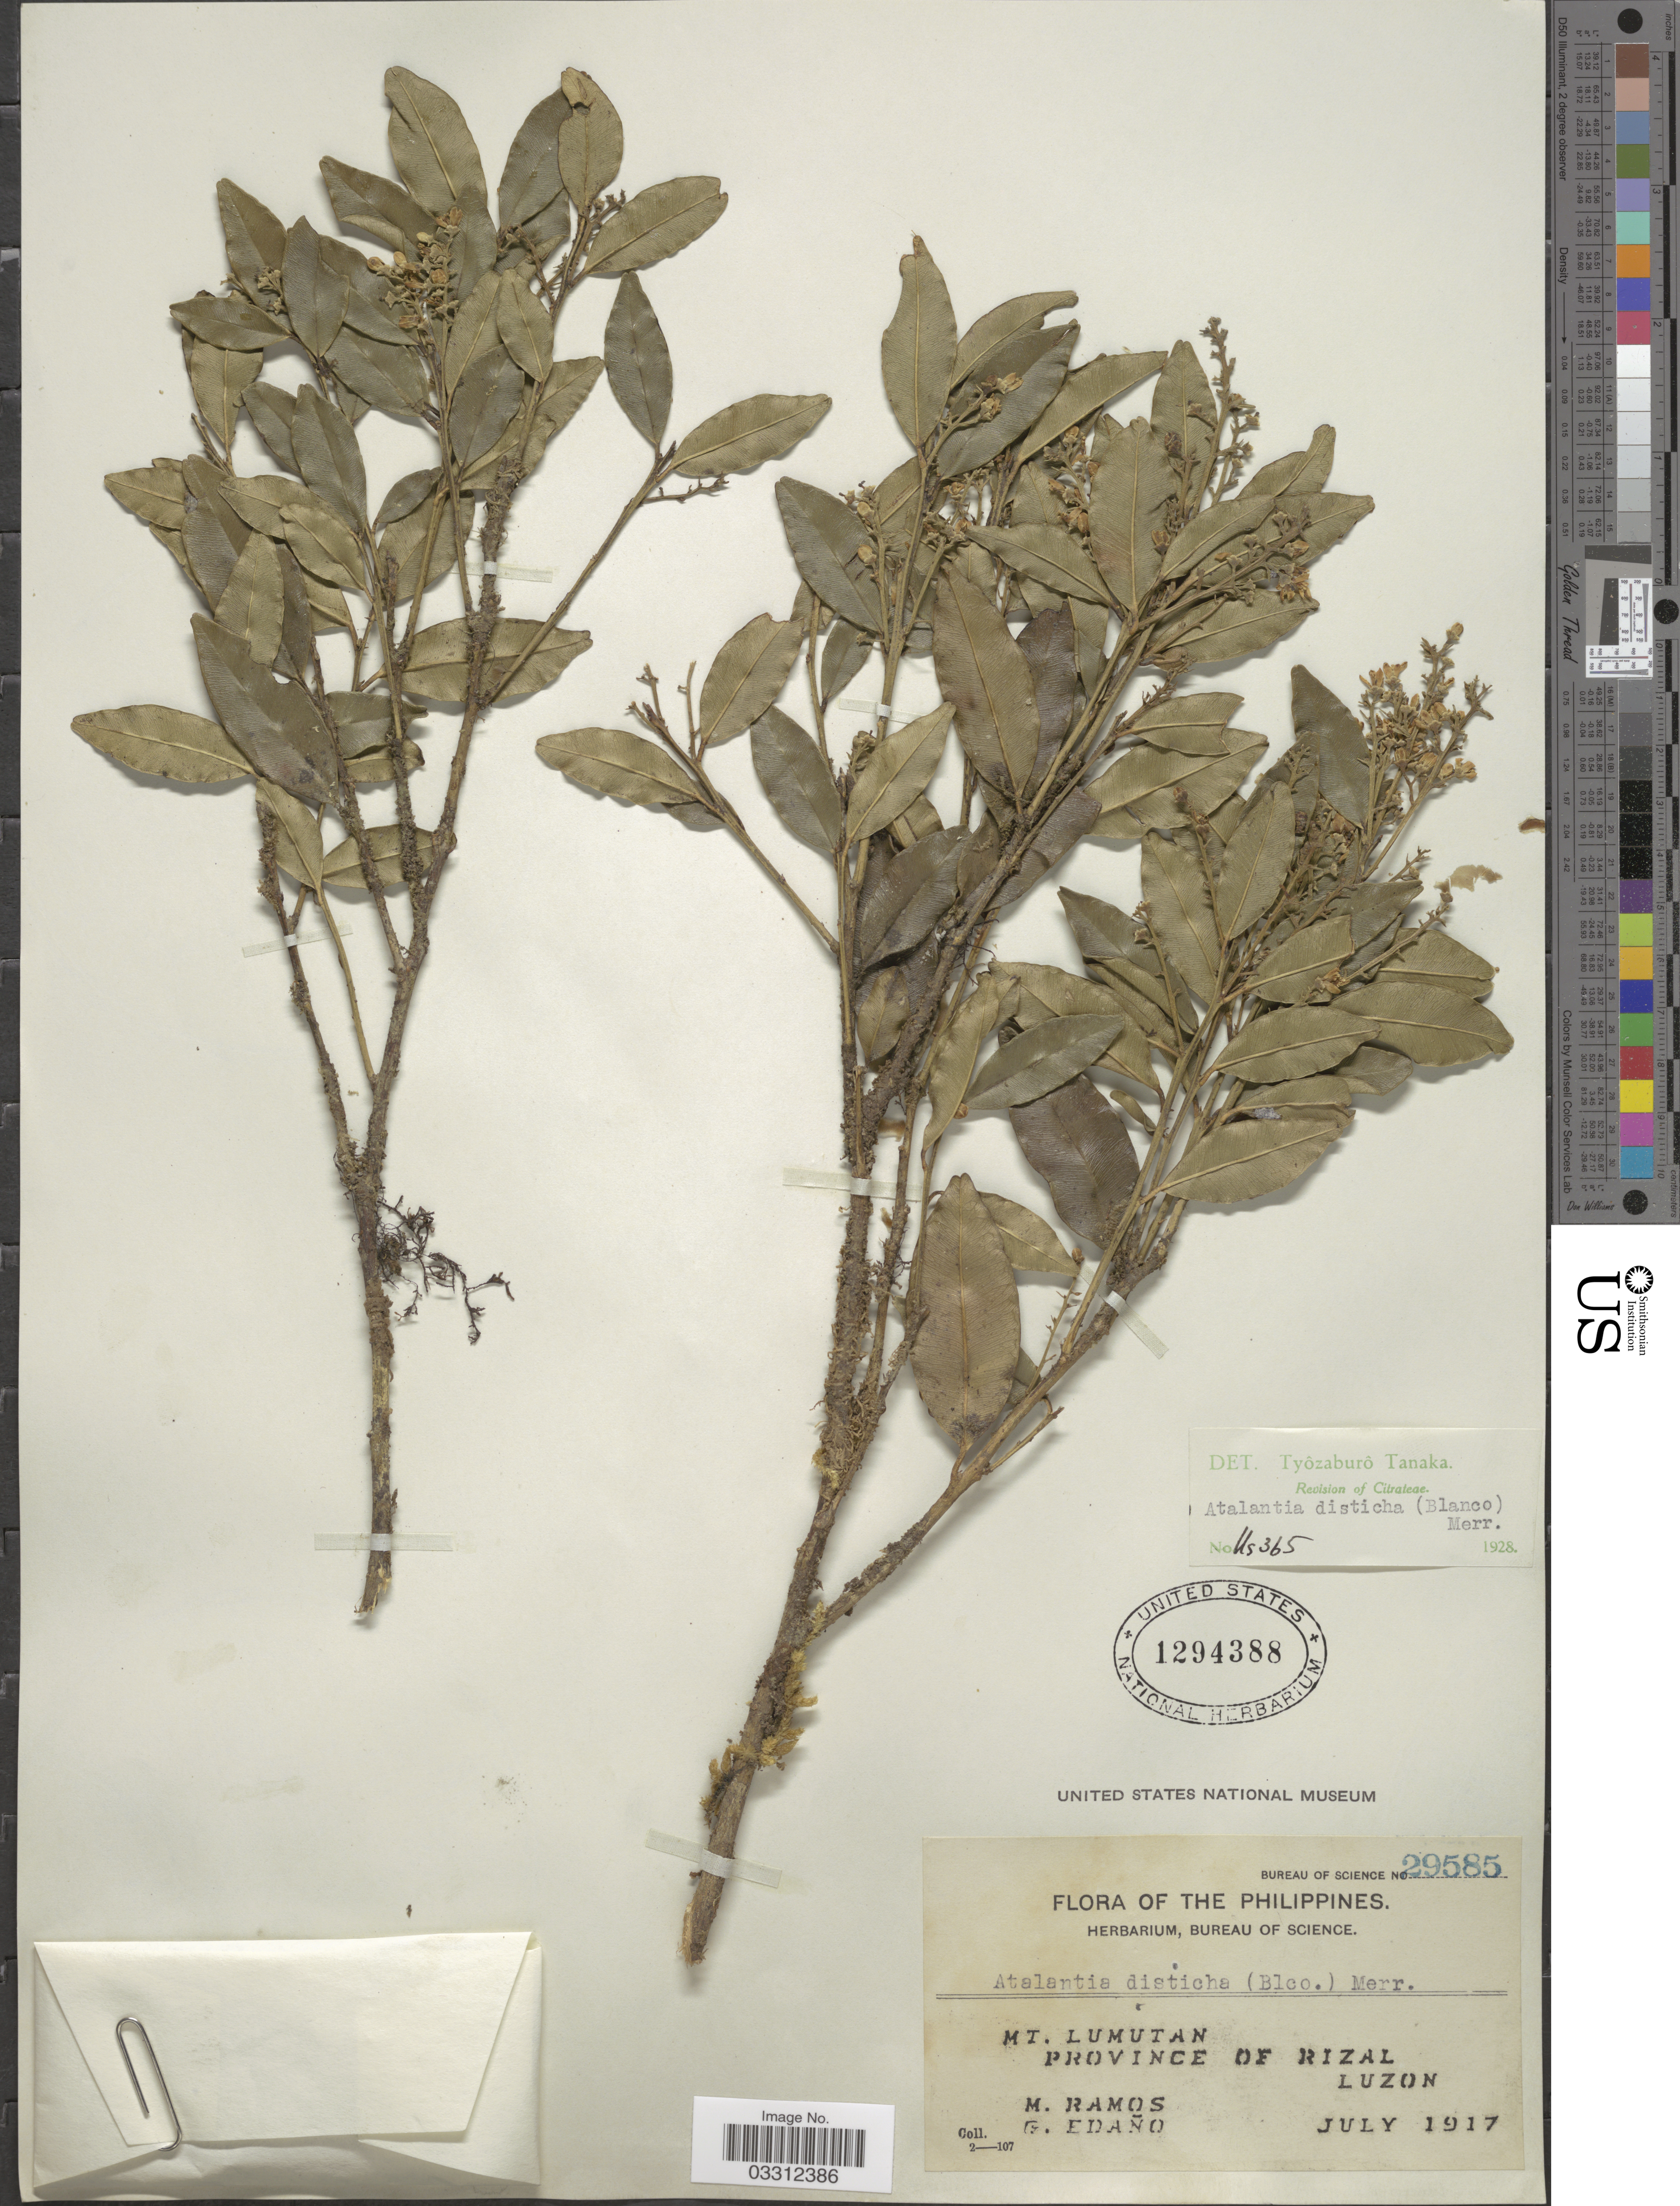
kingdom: Plantae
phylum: Tracheophyta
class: Magnoliopsida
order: Sapindales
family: Rutaceae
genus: Atalantia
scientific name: Atalantia racemosa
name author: Wight ex Hook.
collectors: M. Ramos & G. Edaño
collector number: Bureau of Science 29585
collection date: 1917-07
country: Philippines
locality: Mt. Lumutan. Province of Rizal. Luzon.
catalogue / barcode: US 1294388